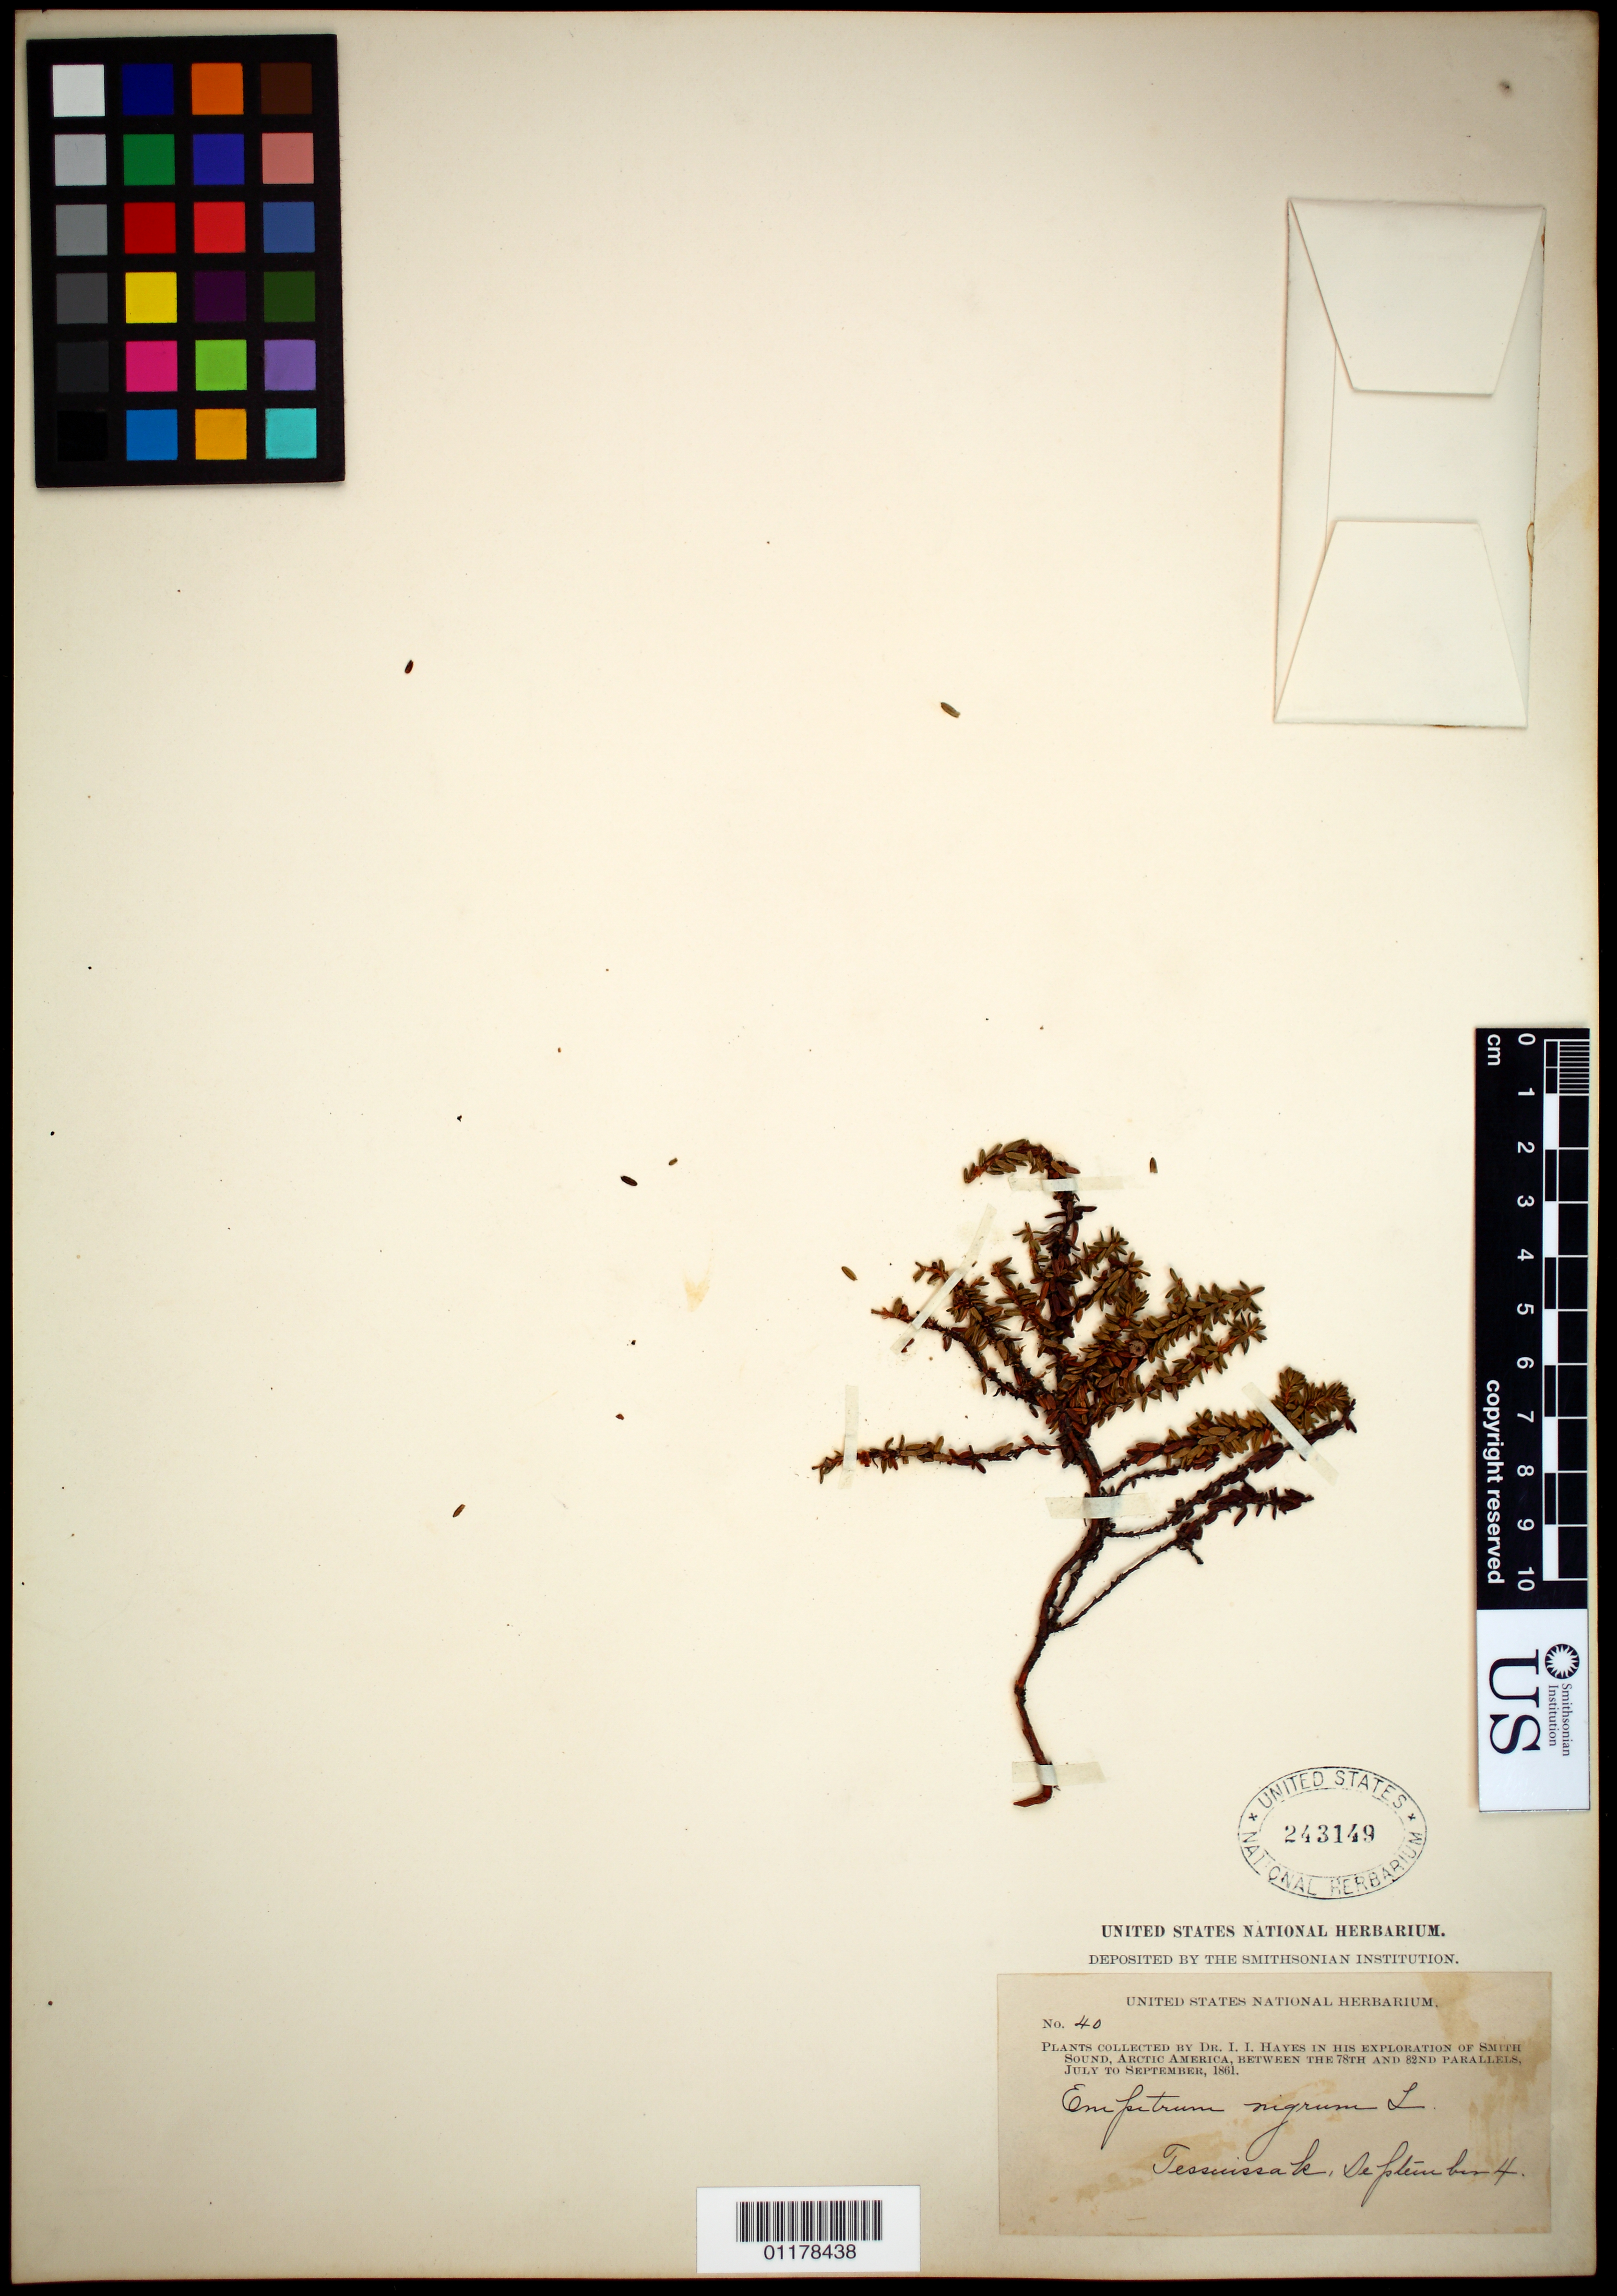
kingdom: Plantae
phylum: Tracheophyta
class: Magnoliopsida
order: Ericales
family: Ericaceae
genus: Empetrum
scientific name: Empetrum nigrum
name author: L.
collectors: I. I. Hayes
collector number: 40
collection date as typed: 04 Sep 1861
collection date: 1861-09-04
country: Greenland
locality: Tessuissak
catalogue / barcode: US 243149